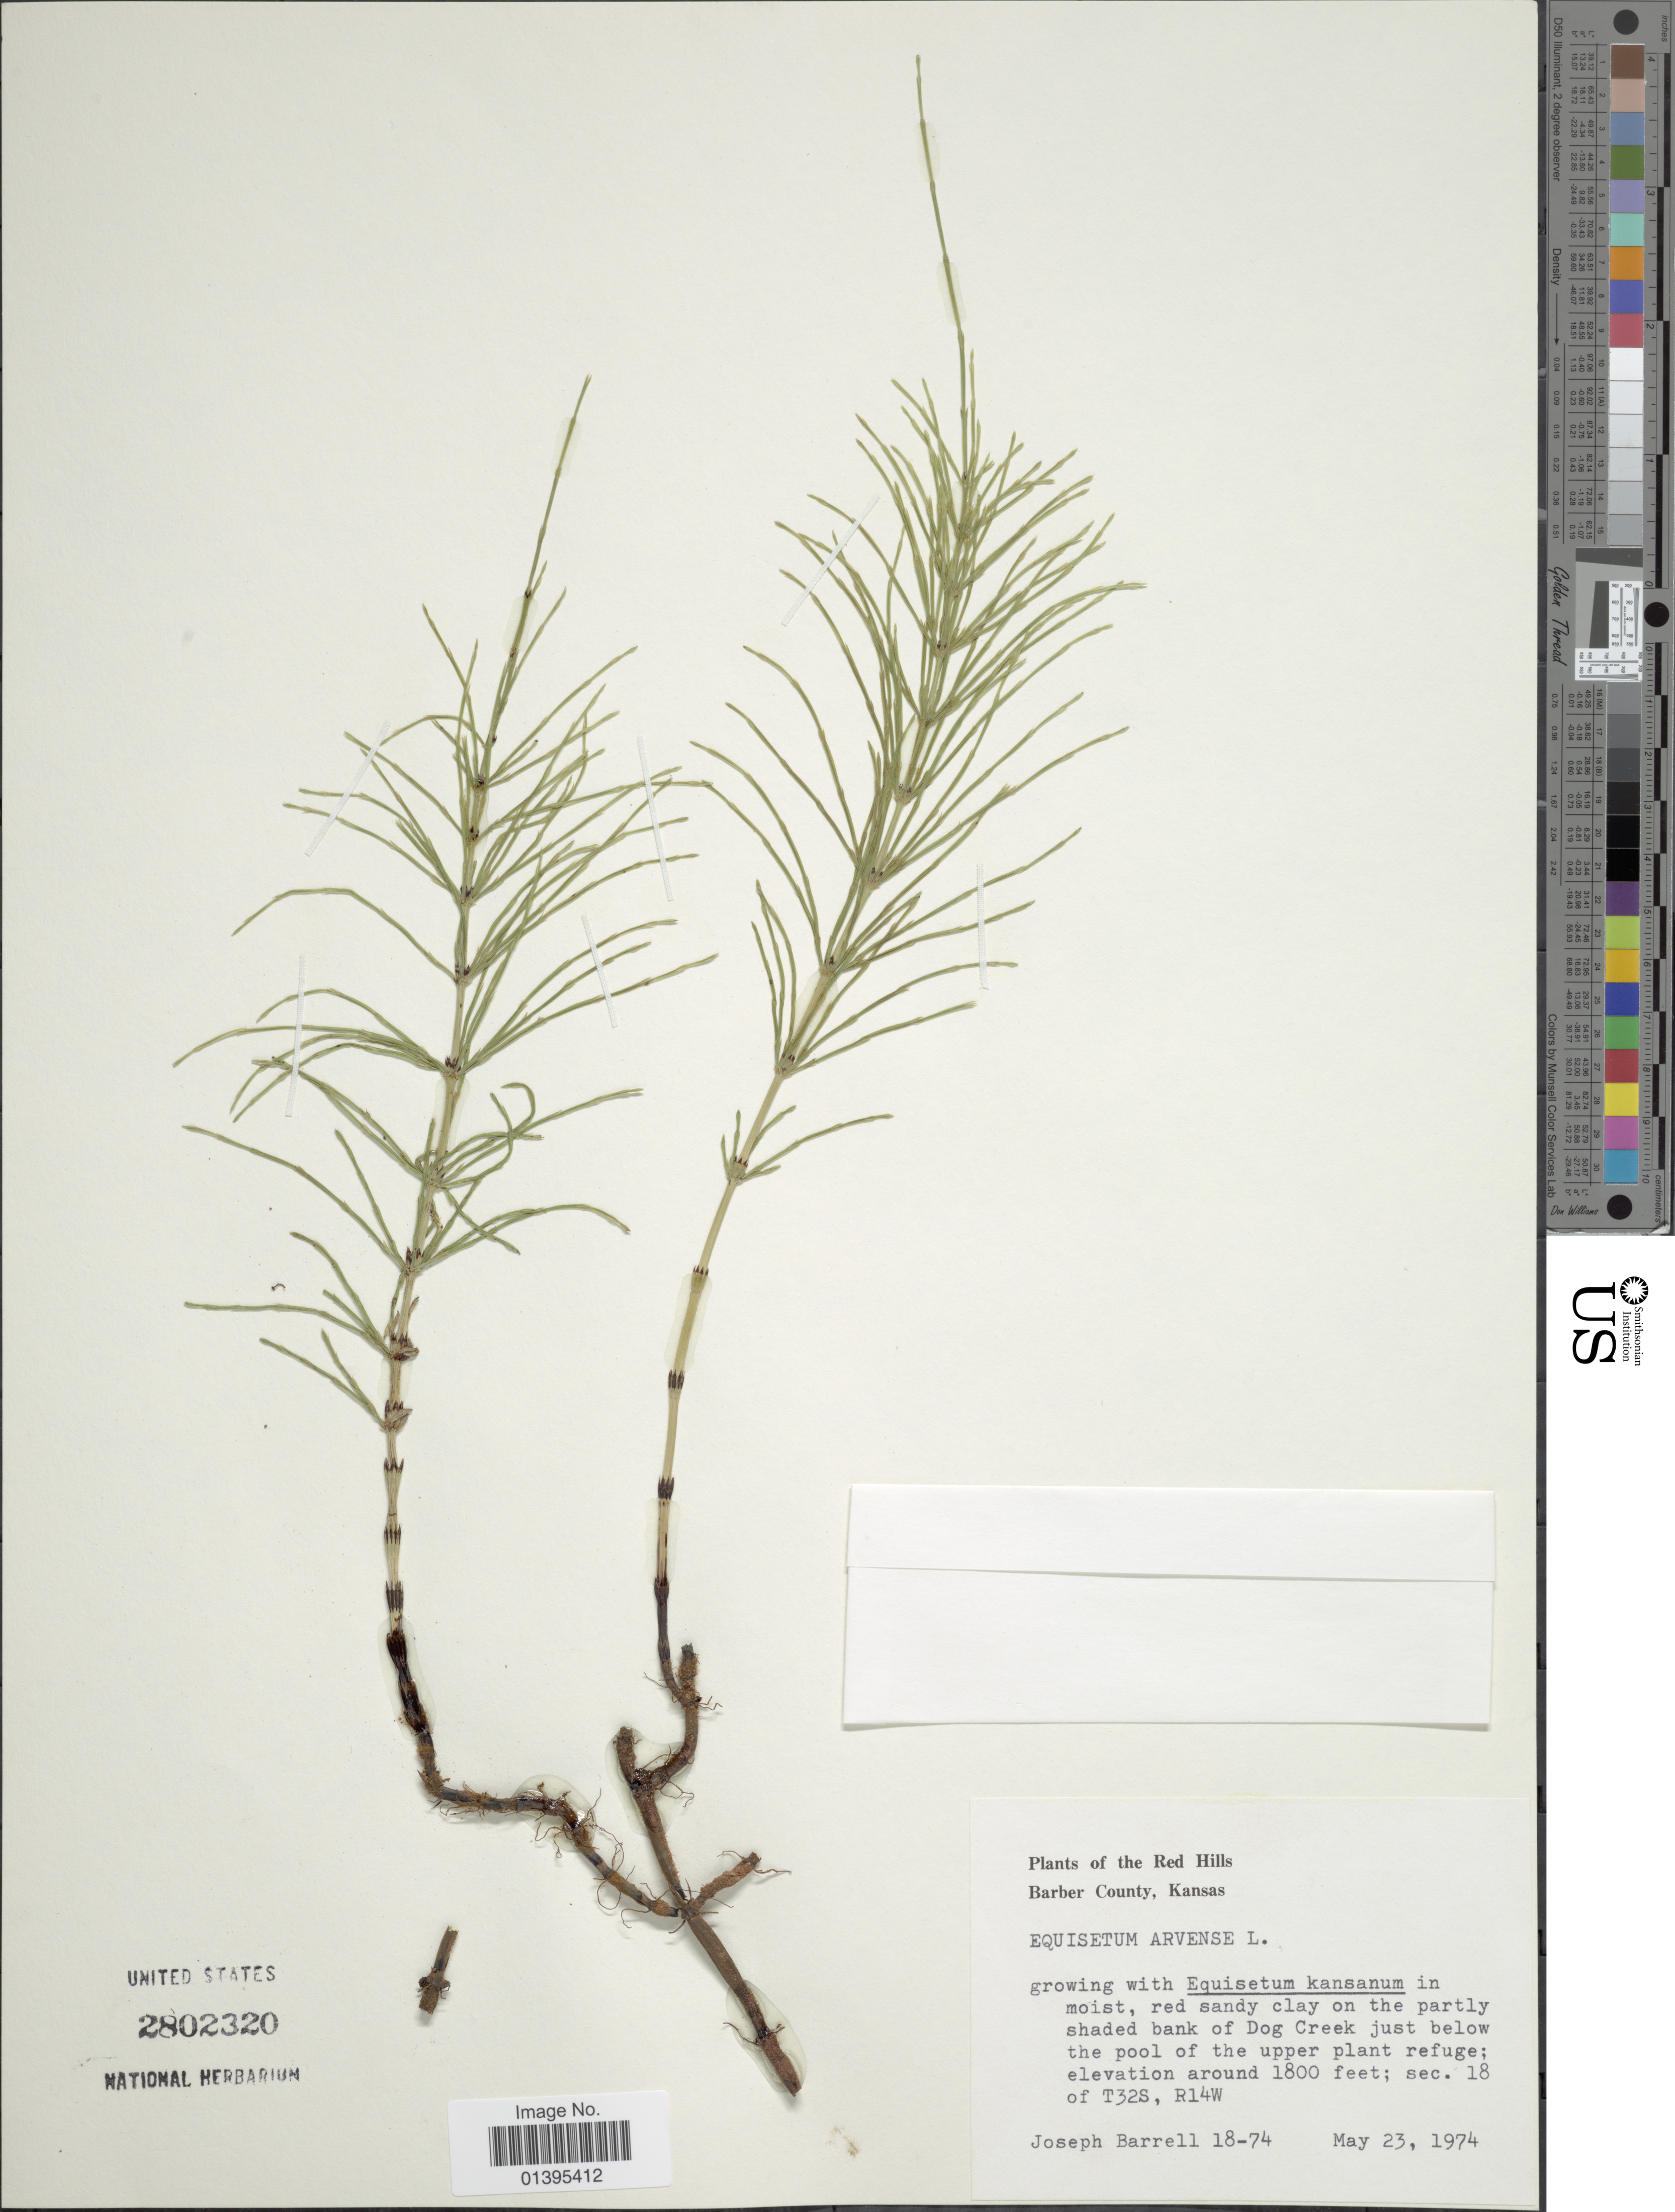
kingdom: Plantae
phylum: Tracheophyta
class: Polypodiopsida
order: Equisetales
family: Equisetaceae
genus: Equisetum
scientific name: Equisetum arvense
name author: L.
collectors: J. Barrell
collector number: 18-74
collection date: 1974-05-23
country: United States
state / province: Kansas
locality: Red Hills, Barber County, red sandy clay on the partly shaded bank of Dog Creek just below the pool of the upper plant refuge, Sec. 18 of T32S, R14W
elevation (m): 549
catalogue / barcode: US 2802320